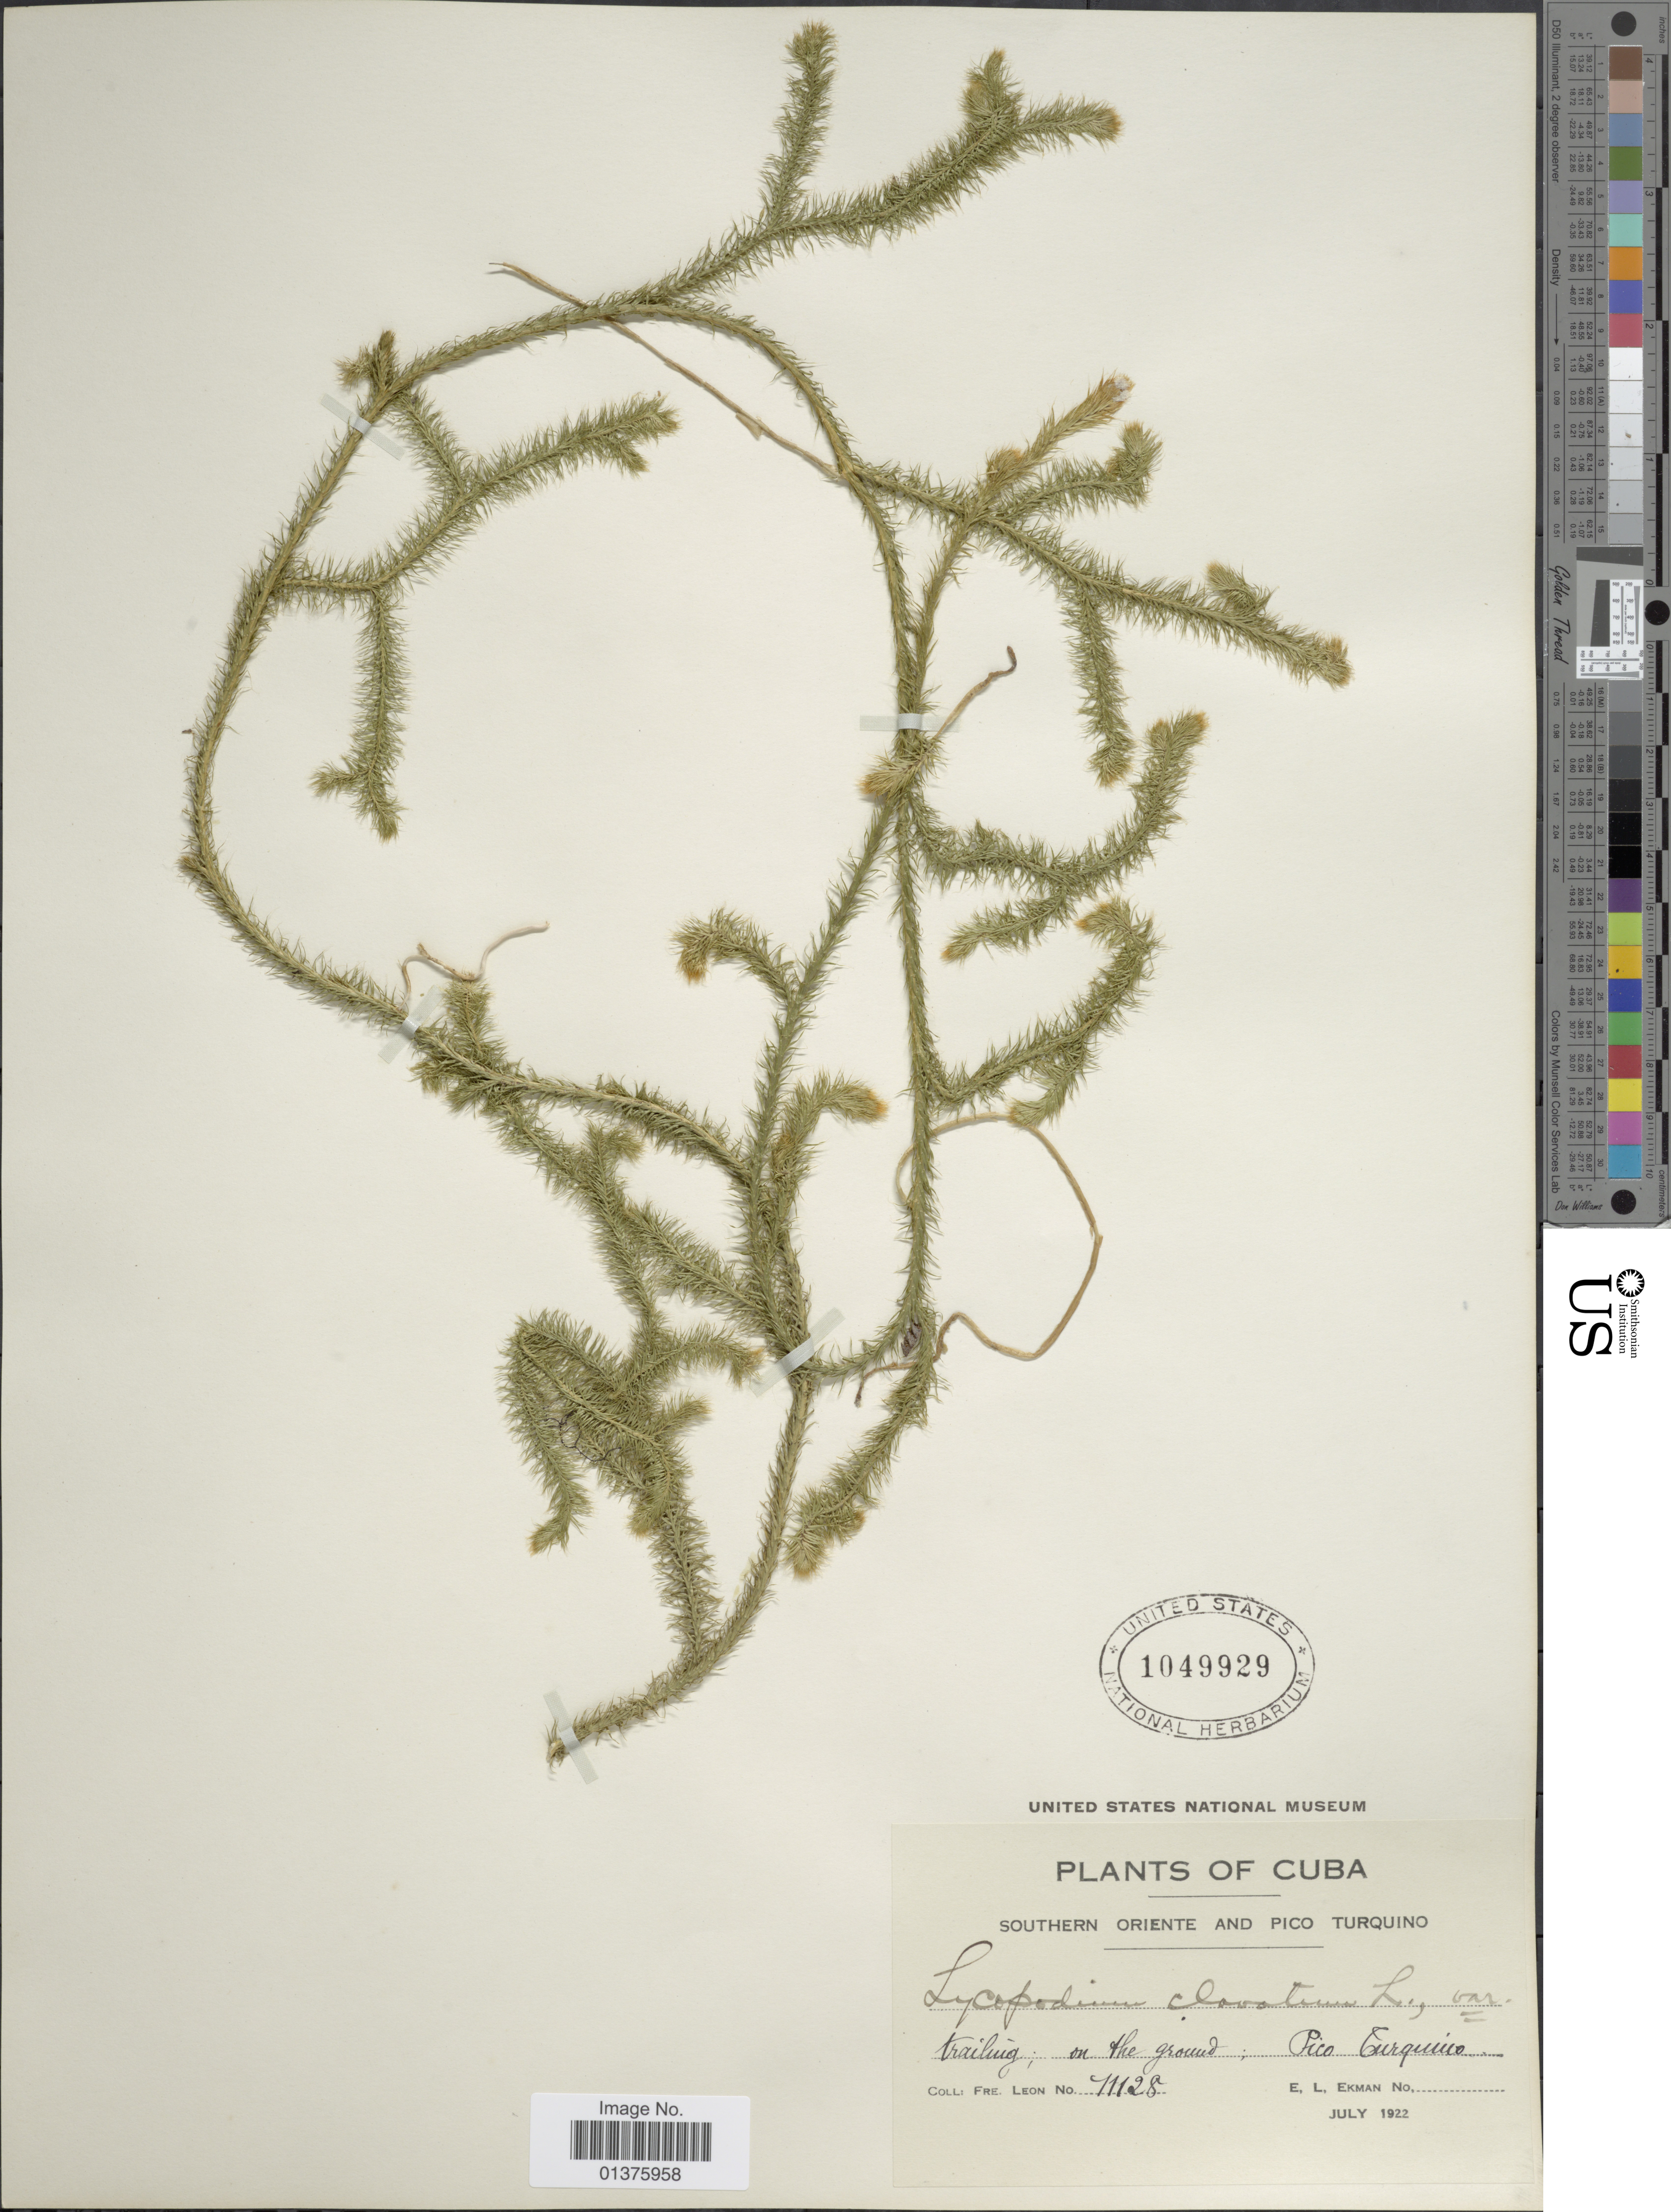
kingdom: Plantae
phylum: Tracheophyta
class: Lycopodiopsida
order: Lycopodiales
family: Lycopodiaceae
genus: Lycopodium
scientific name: Lycopodium clavatum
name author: L.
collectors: Bro. León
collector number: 11128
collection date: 1922-07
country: Cuba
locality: Trailing; on the ground, Pico Turquico, Southern Oriente and Pico Turquino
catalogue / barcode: US 1049929